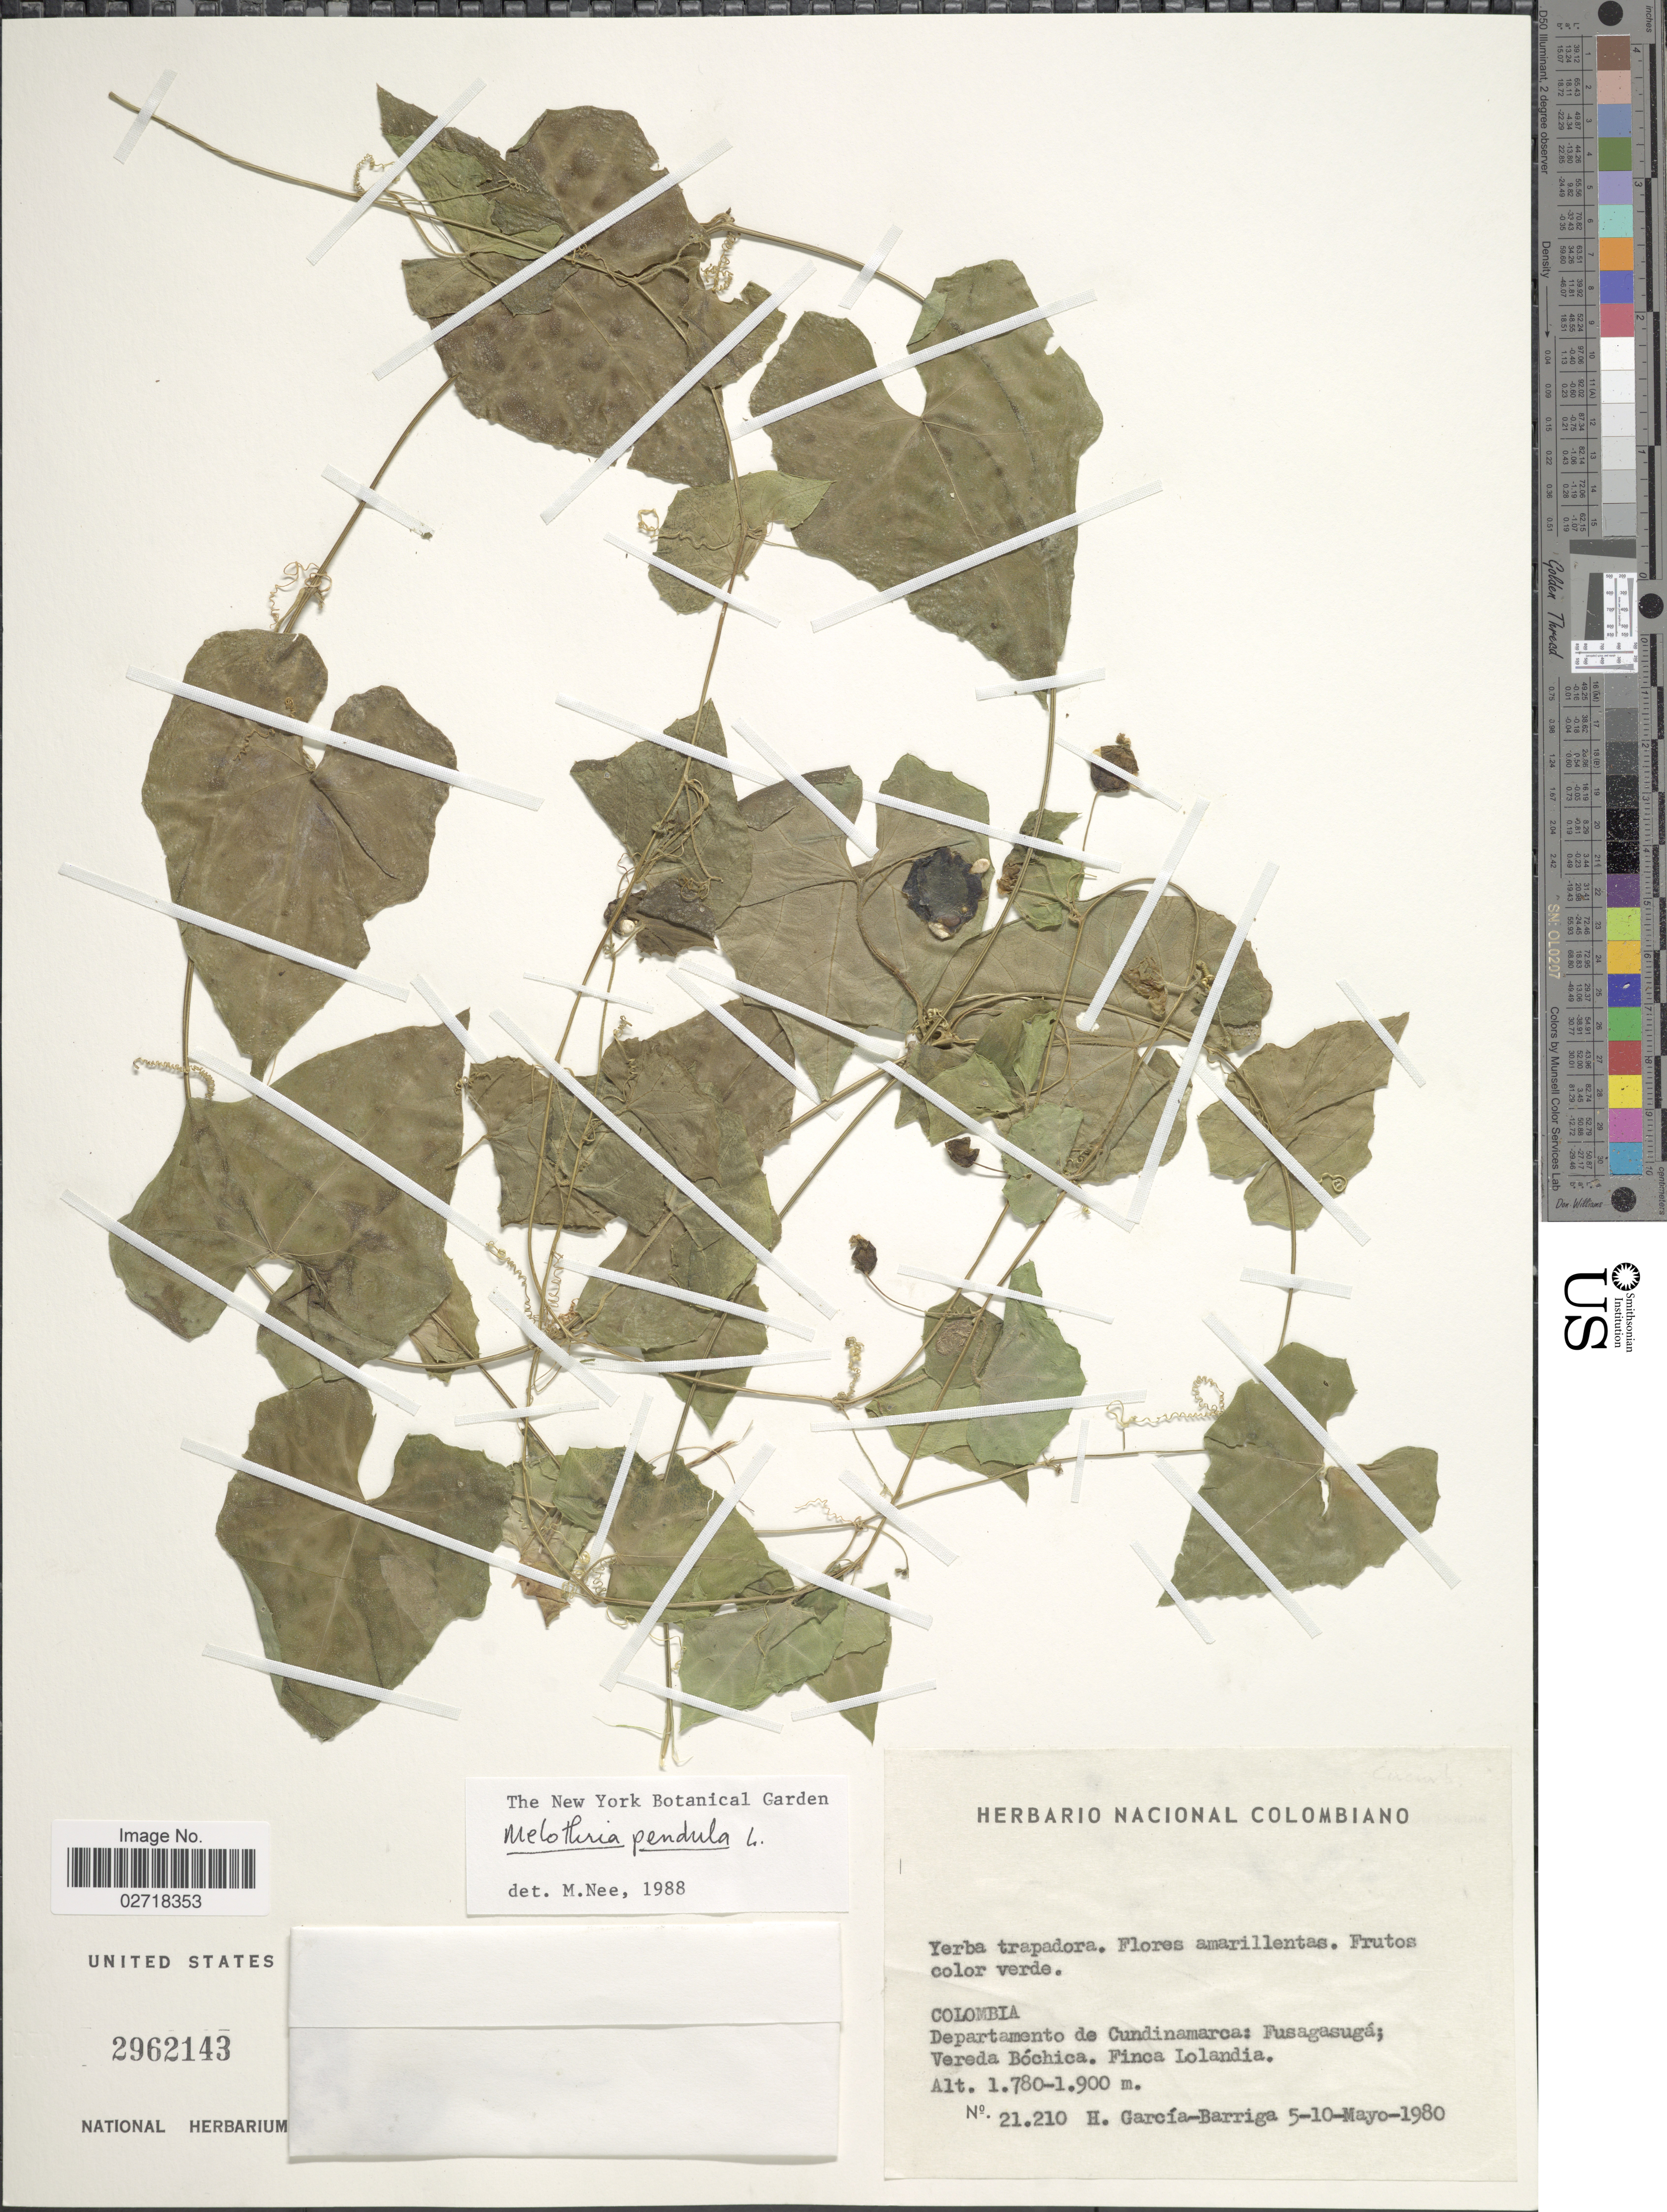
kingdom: Plantae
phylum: Tracheophyta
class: Magnoliopsida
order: Cucurbitales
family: Cucurbitaceae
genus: Melothria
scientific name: Melothria pendula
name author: L.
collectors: H. García Barriga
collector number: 21210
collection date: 1980-05-05/1980-05-10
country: Colombia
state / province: Cundinamarca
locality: Fusagasuga. Vereda Bochica. Finca Lolandia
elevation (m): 1780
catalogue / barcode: US 2962143